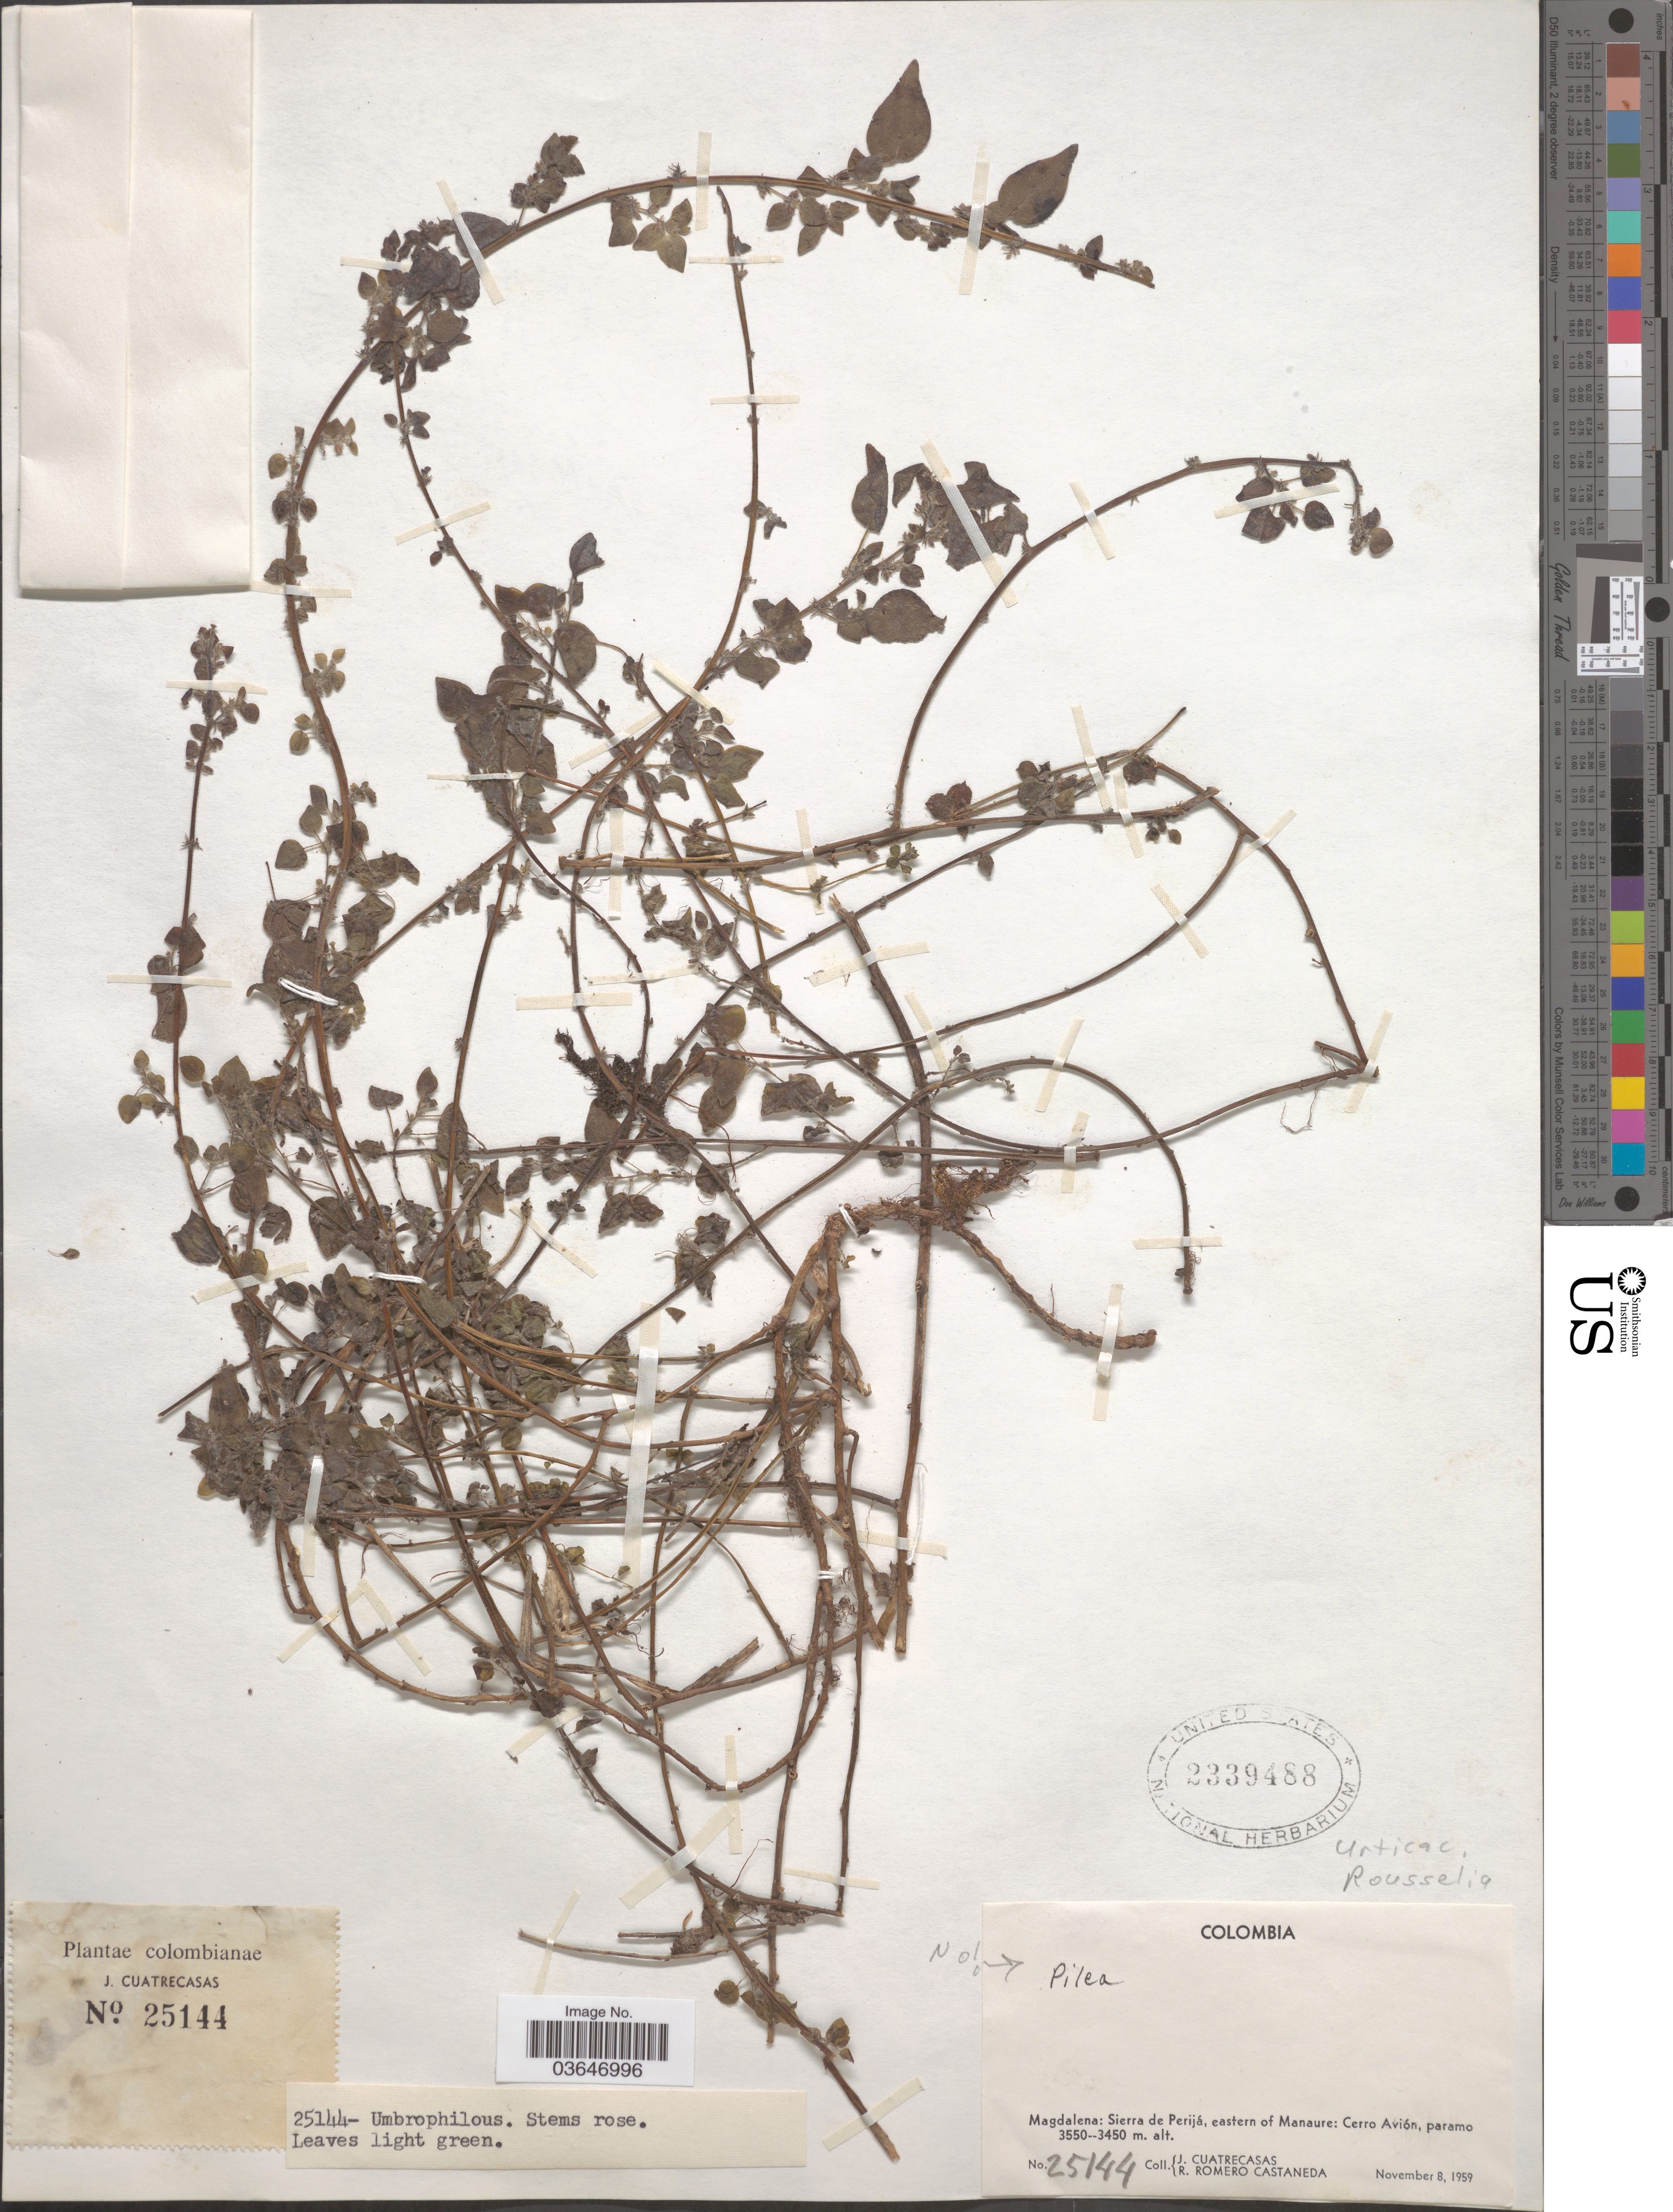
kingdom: Plantae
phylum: Tracheophyta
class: Magnoliopsida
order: Rosales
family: Urticaceae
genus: Rousselia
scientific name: Rousselia sp.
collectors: J. Cuatrecasas & R. Romero Castañeda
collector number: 25144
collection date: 1959-11-08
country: Colombia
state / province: Magdalena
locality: Sierra de Perijá, eastern of Manaure: Cerro Avión.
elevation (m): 3450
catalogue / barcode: US 2339488